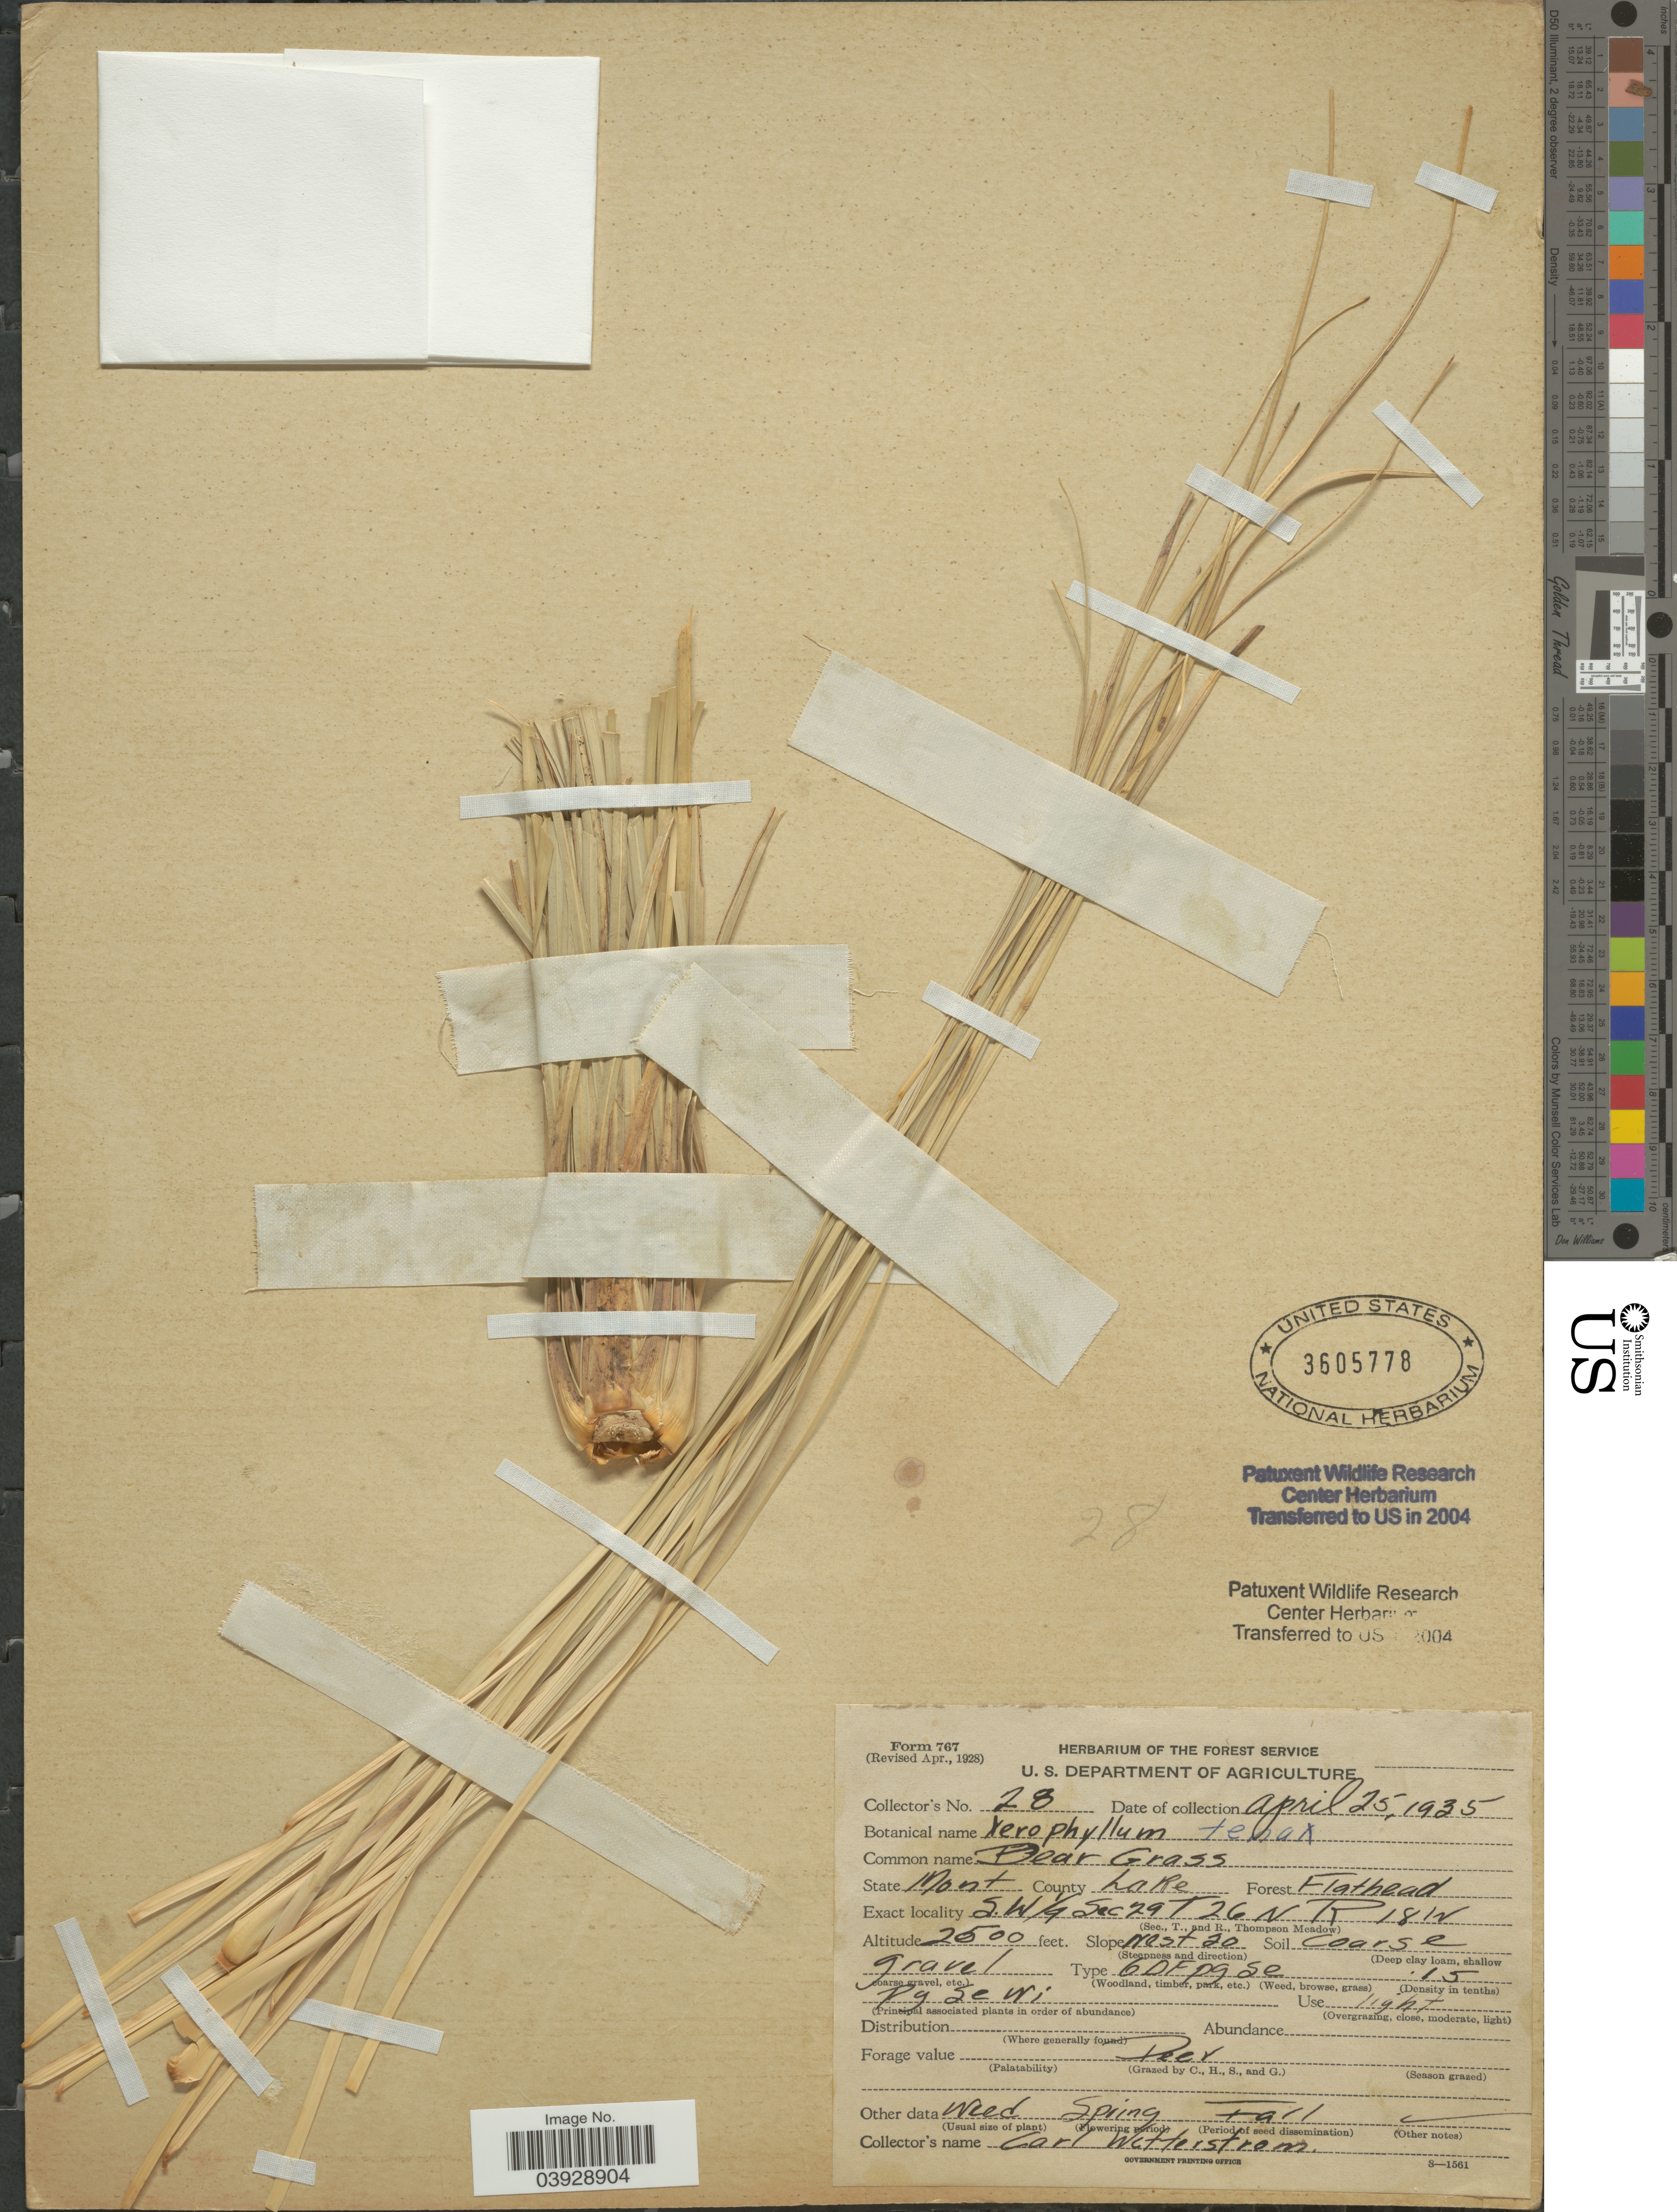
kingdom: Plantae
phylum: Tracheophyta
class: Liliopsida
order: Liliales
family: Melanthiaceae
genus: Xerophyllum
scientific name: Xerophyllum tenax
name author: (Pursh) Nutt.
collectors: C. Wetterstrom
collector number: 28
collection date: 1935-04-25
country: United States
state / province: Montana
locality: County Lake. Forest Flathead. S.W ¼ Sec 29T26N R 18W. Slope Nest 20.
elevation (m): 762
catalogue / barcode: US 3605778